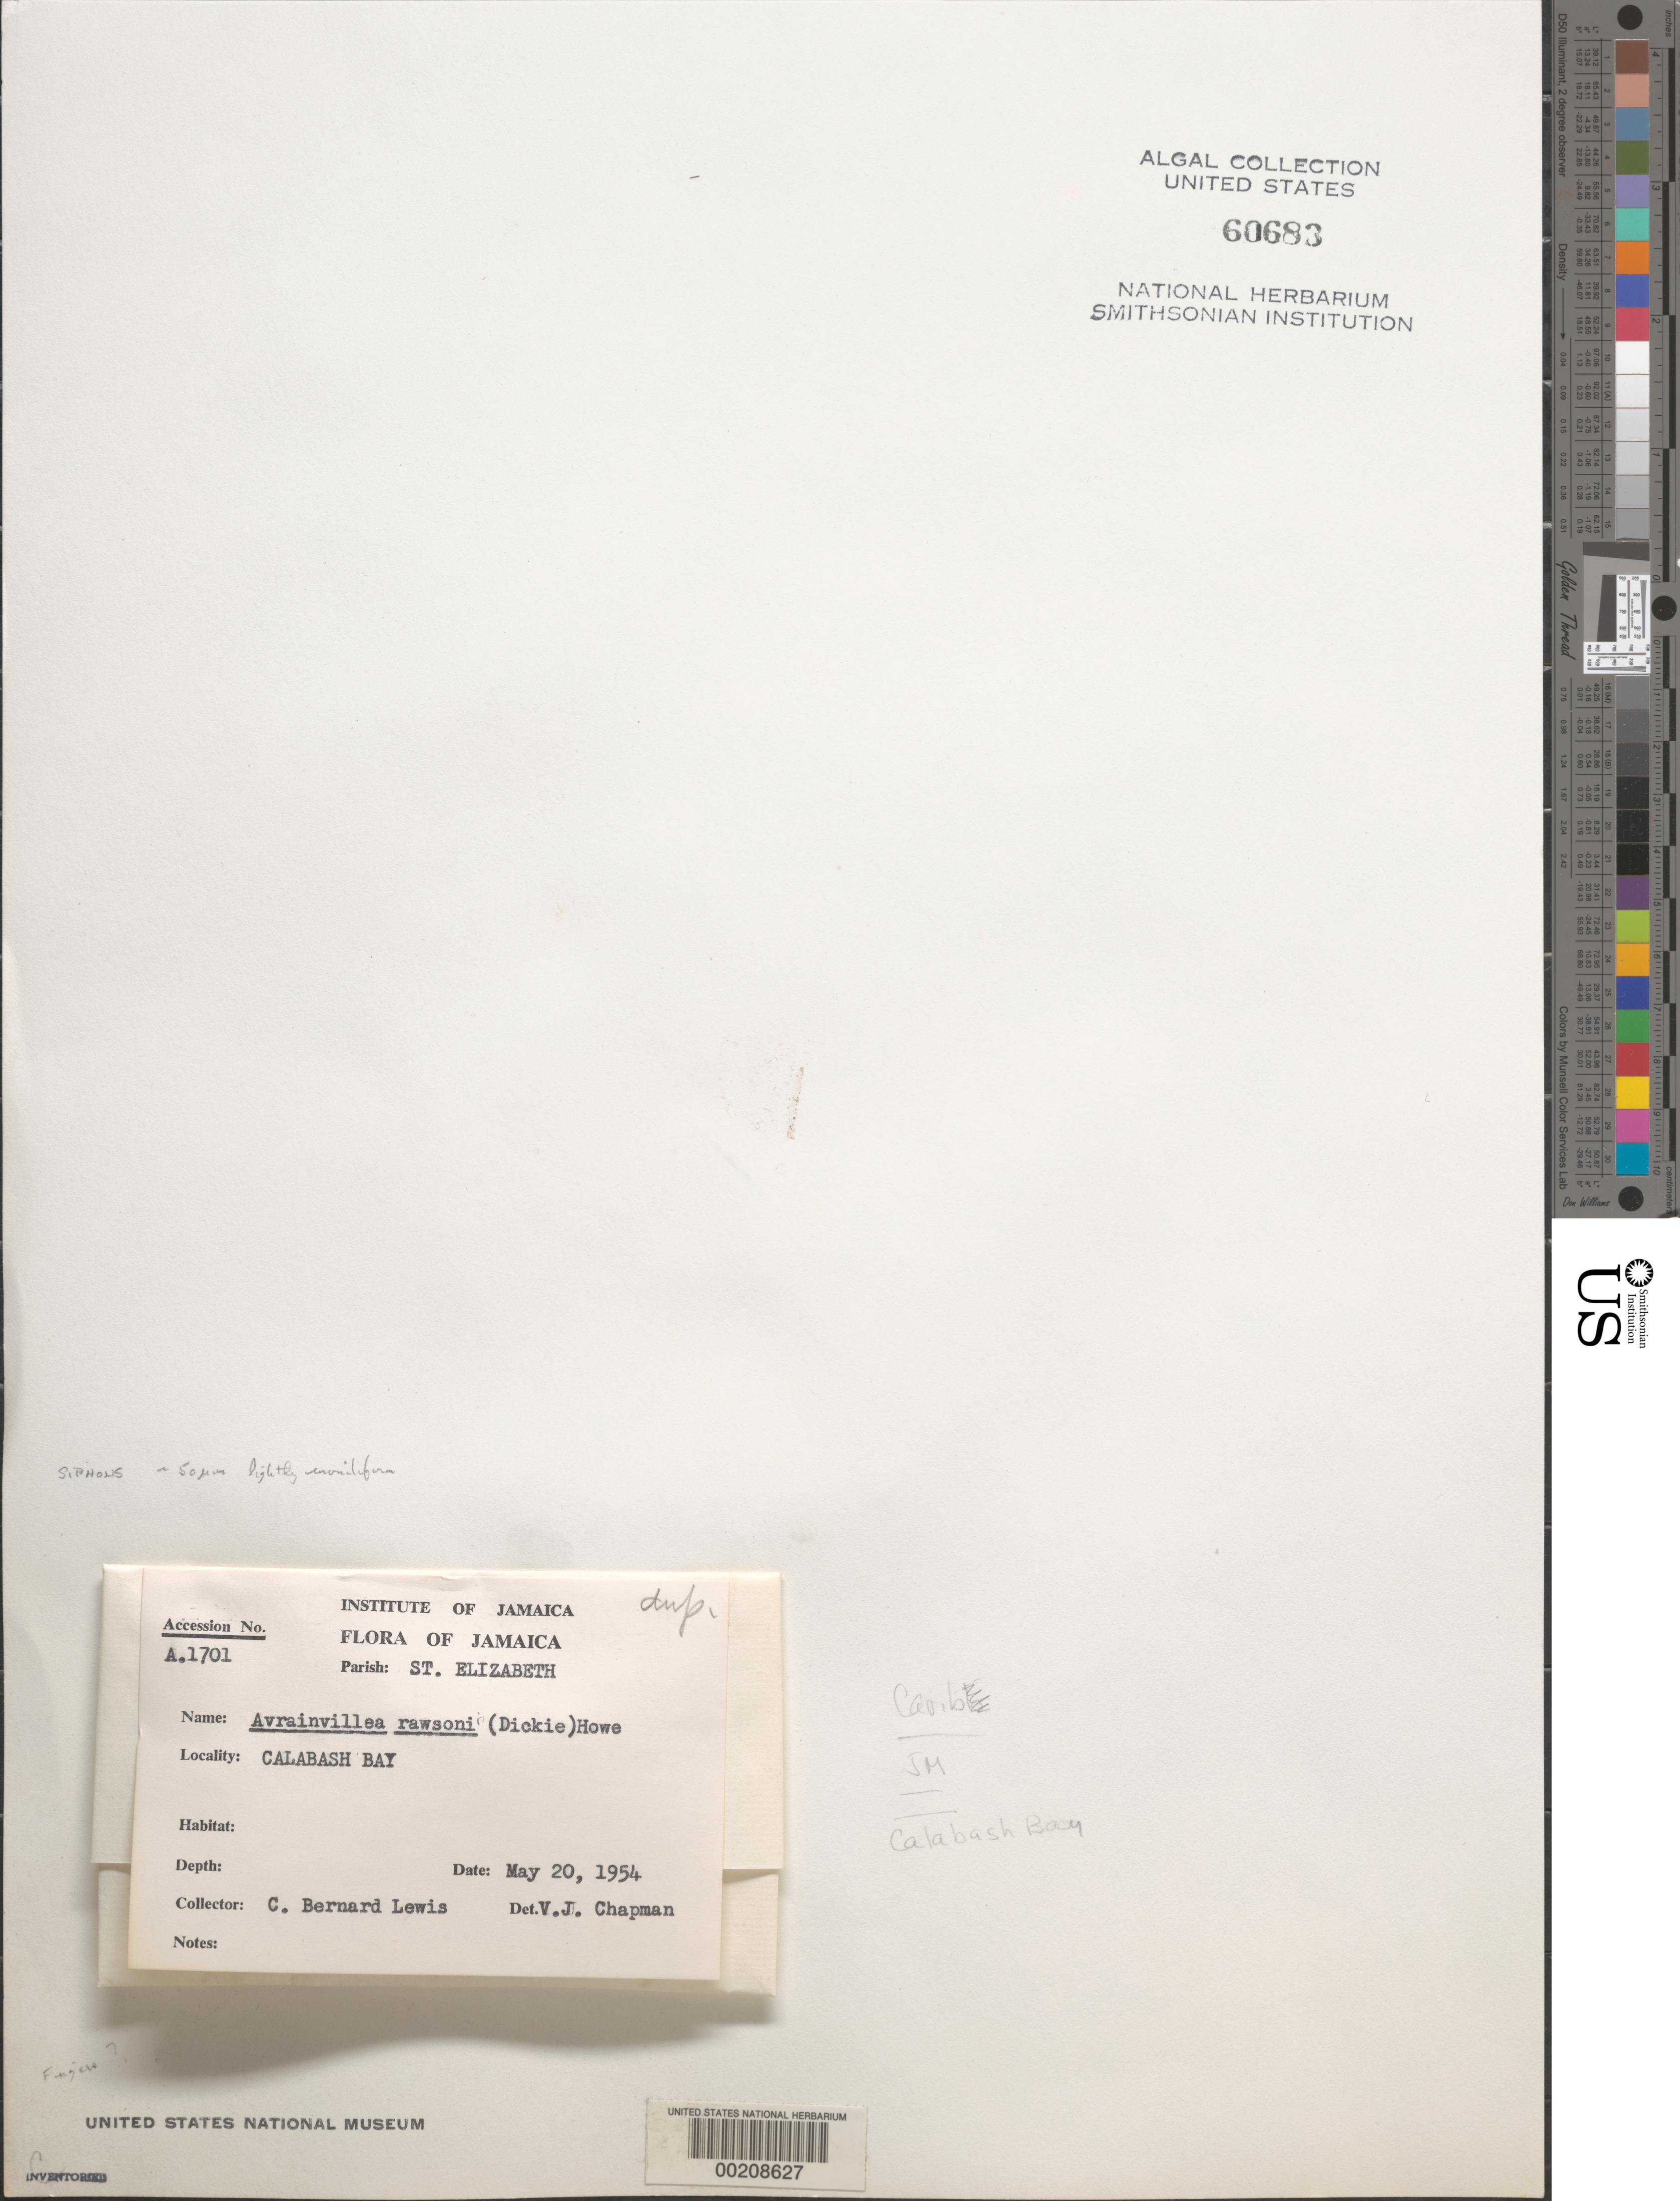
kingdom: Plantae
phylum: Chlorophyta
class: Ulvophyceae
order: Bryopsidales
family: Dichotomosiphonaceae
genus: Avrainvillea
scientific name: Avrainvillea rawsonii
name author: (Dickie) M. Howe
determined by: Chapman, V. J.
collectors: C. B. Lewis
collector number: A1701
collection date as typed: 20 May 1954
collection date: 1954-05-20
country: Jamaica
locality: Calabash bay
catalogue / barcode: US 60683